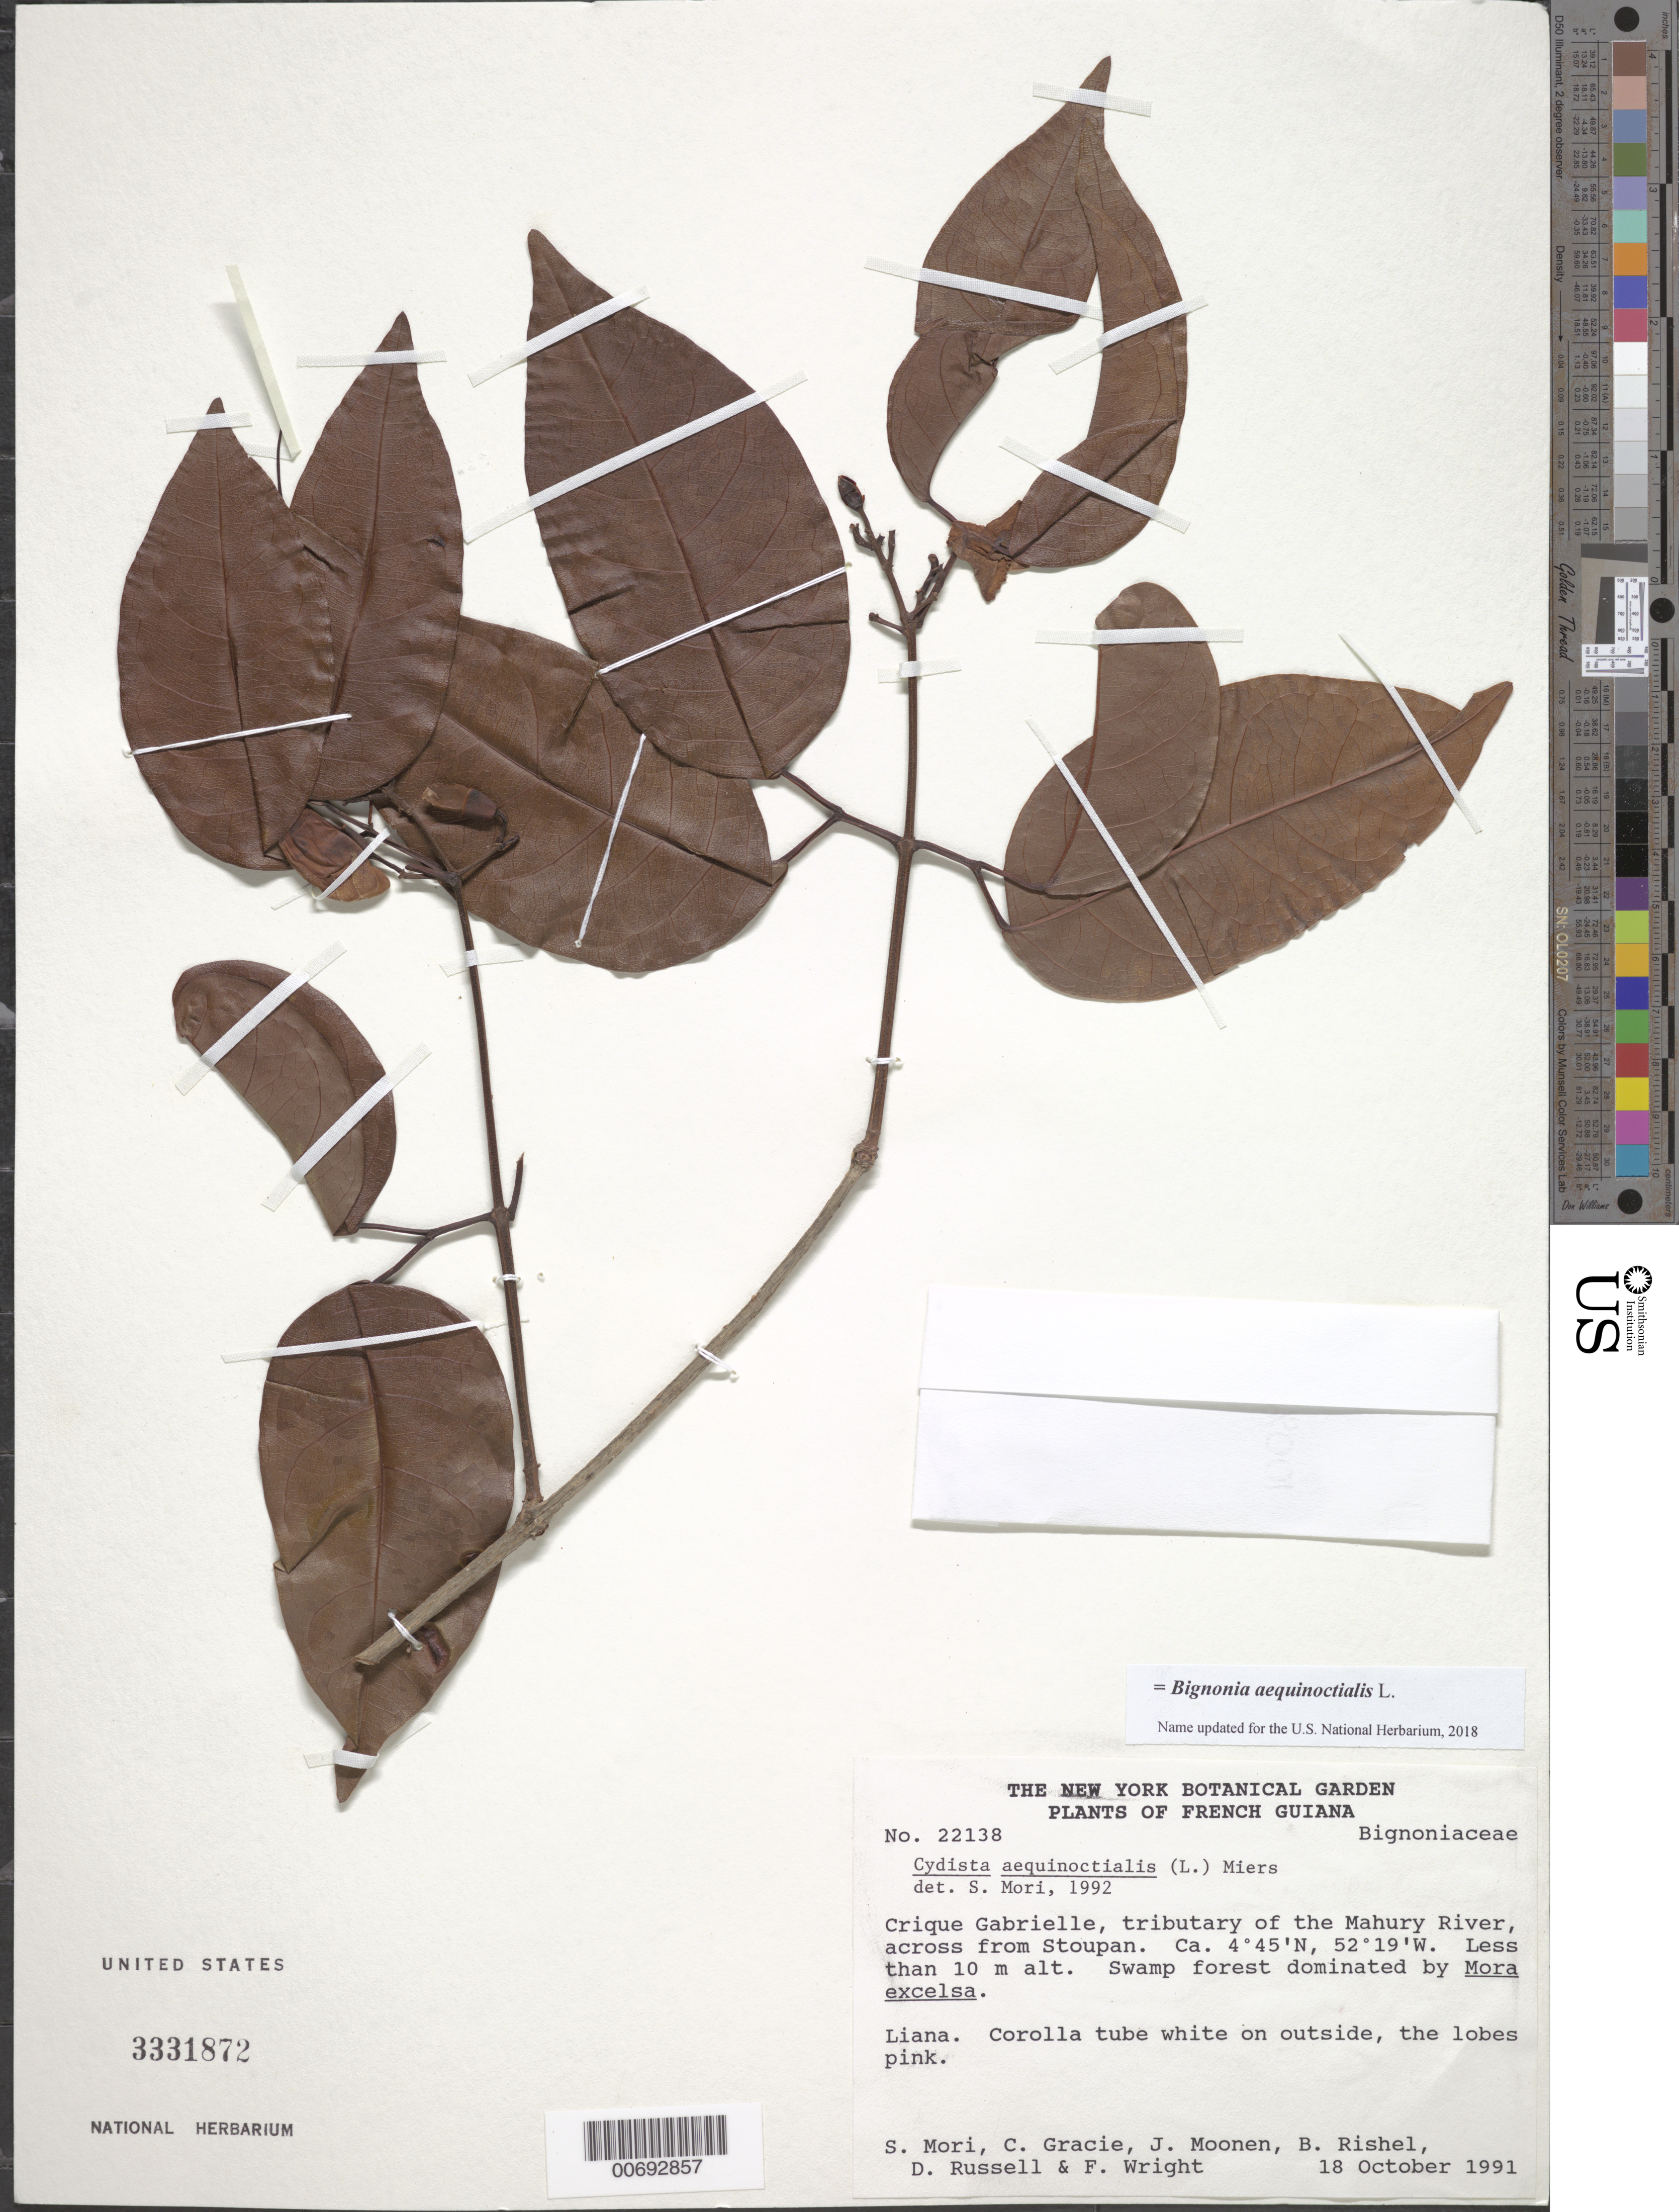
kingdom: Plantae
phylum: Tracheophyta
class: Magnoliopsida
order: Lamiales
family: Bignoniaceae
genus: Bignonia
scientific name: Bignonia aequinoctialis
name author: L.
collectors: S. Mori, C. A. Gracie, J. Lazzaroni, B. Rishel, D. Russell & F. Wright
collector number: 22138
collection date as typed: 18-Oct-91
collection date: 1991-10-18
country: French Guiana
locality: Crique Gabrielle, tributary of the Mahury River, across from Stoupan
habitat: Swamp forest, dominated by Mora excelsa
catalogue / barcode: US 3331872